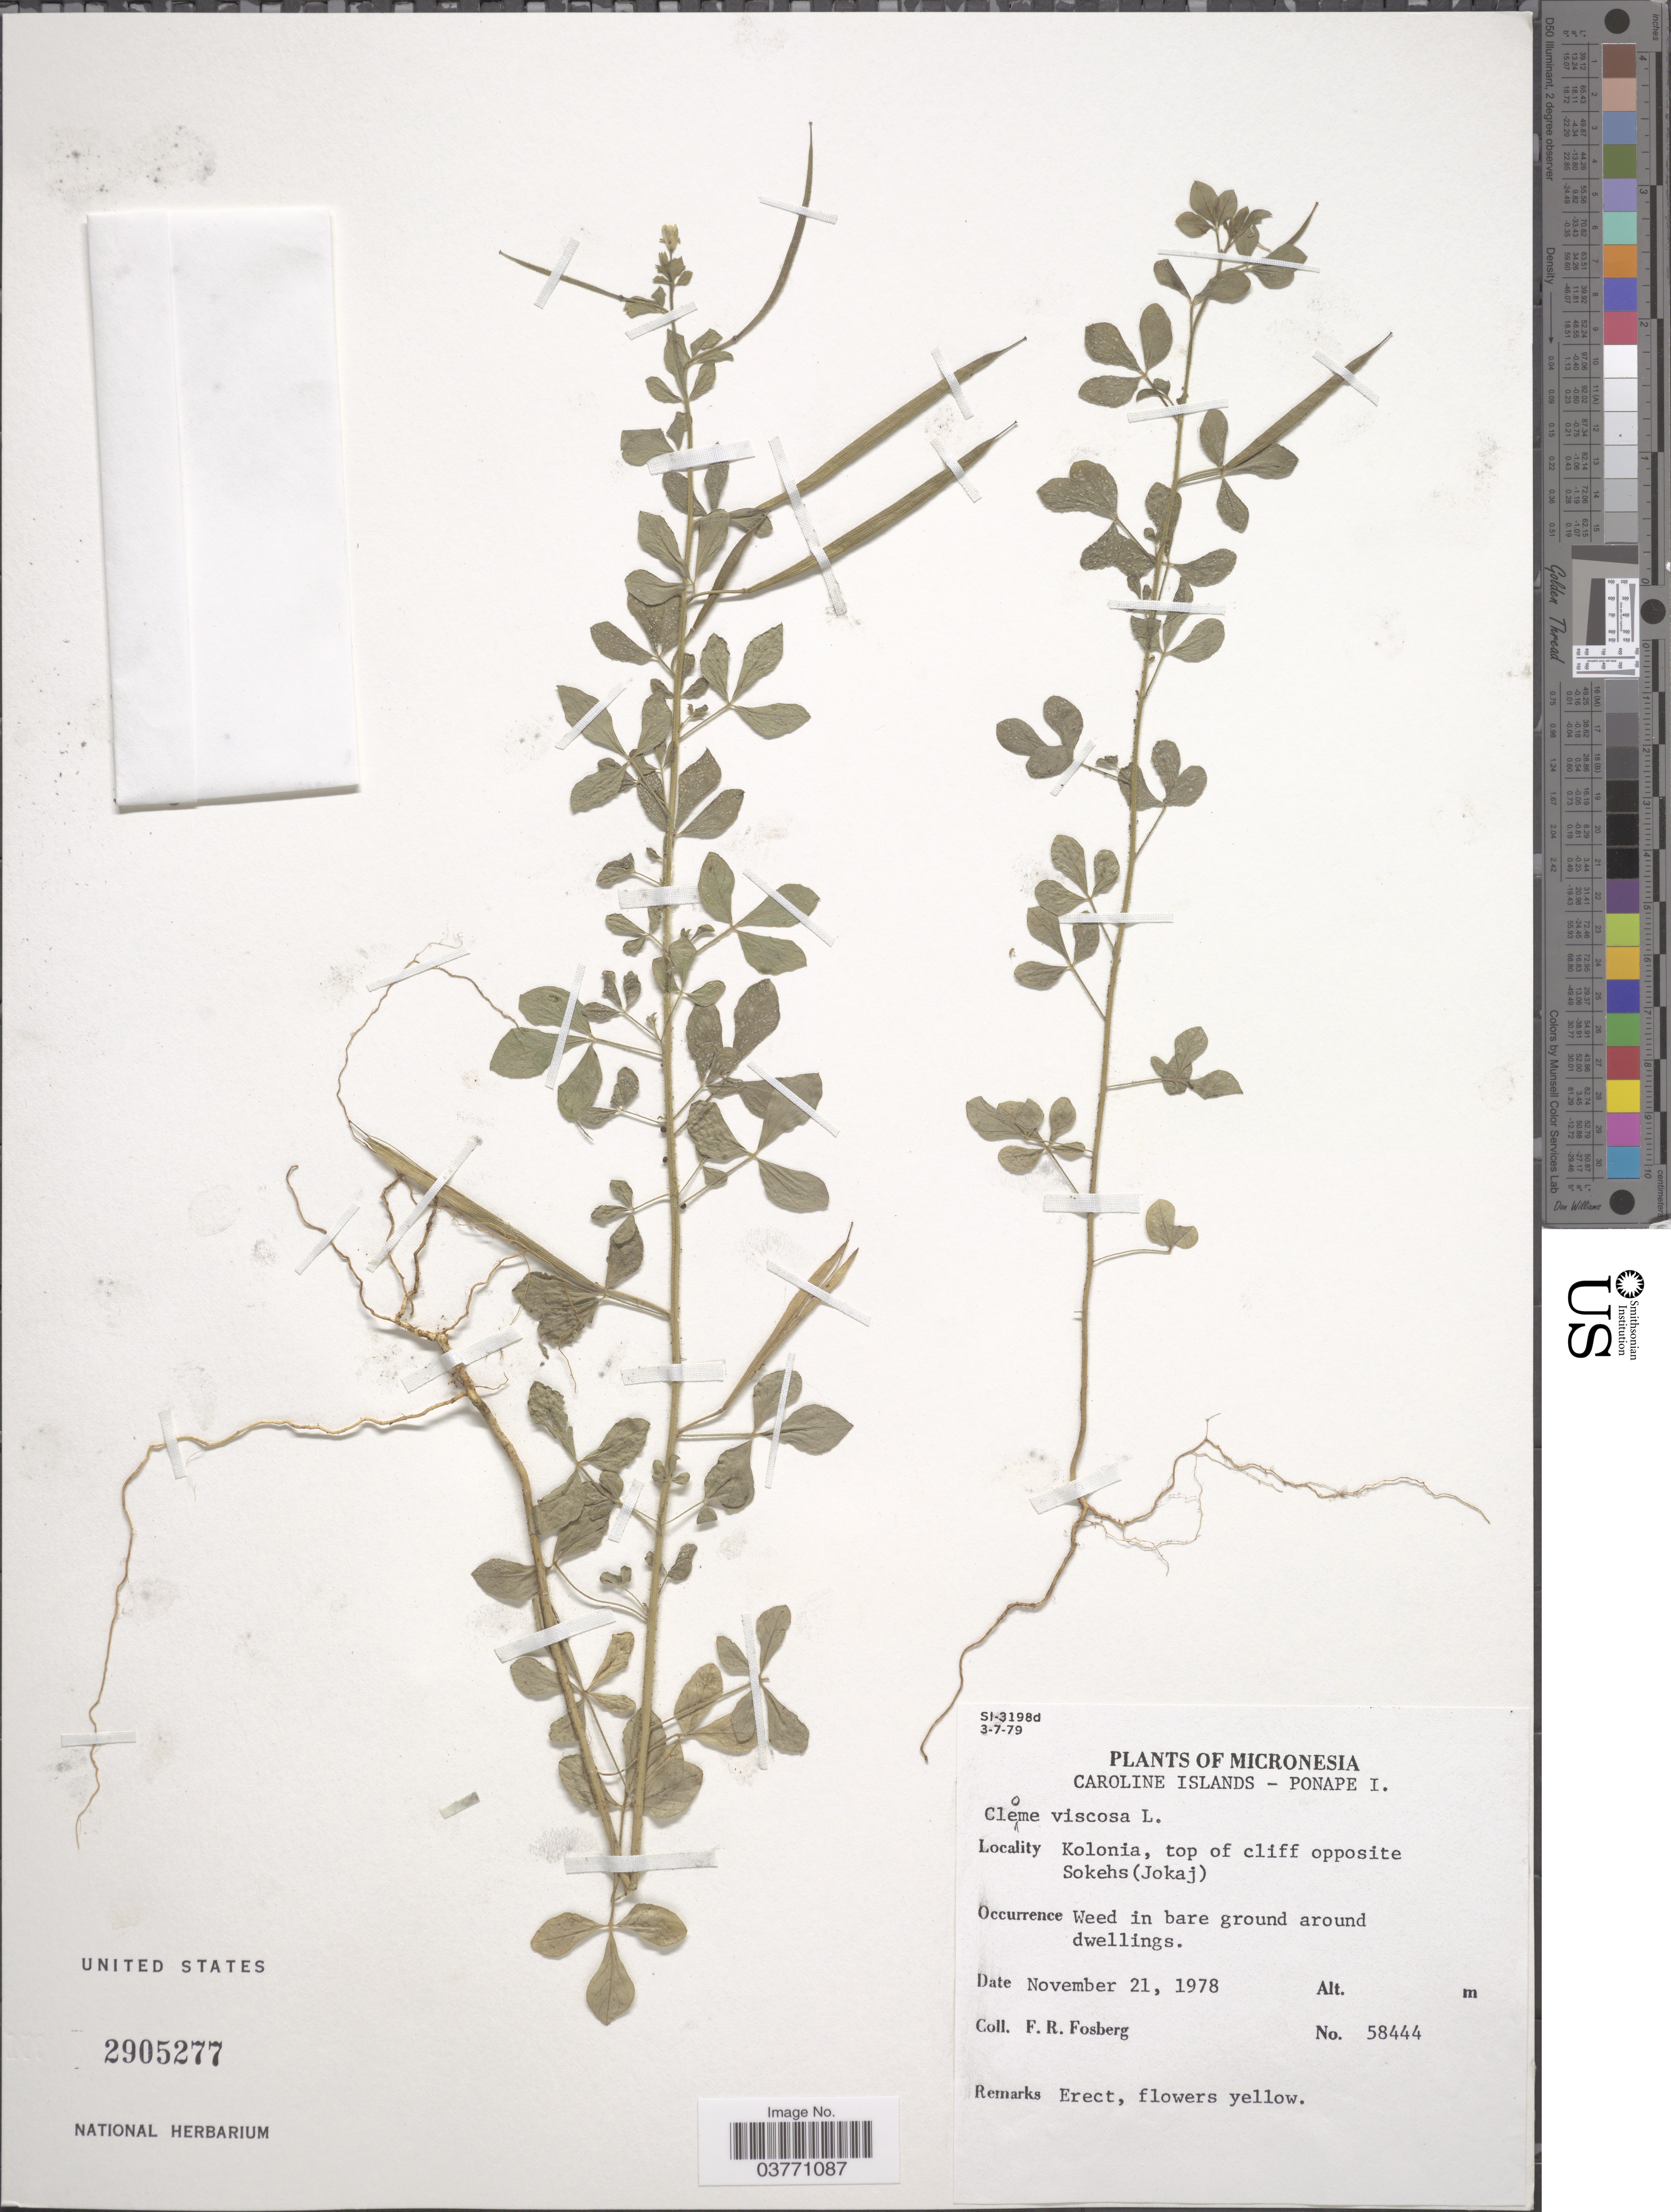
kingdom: Plantae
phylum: Tracheophyta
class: Magnoliopsida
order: Brassicales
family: Cleomaceae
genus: Arivela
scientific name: Arivela viscosa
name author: (L.) Raf.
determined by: Wagner, W. L., (BOT), Smithsonian Institution - National Museum of Natural History (UNITED STATES)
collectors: F. R. Fosberg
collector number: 58444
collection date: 1978-11-21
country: Micronesia, Federated States of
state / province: Pohnpei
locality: Micronesia. Caroline Islands - Ponape I. Kolonia, top of cliff opposite Sokehs (Jokaj).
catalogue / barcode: US 2905277